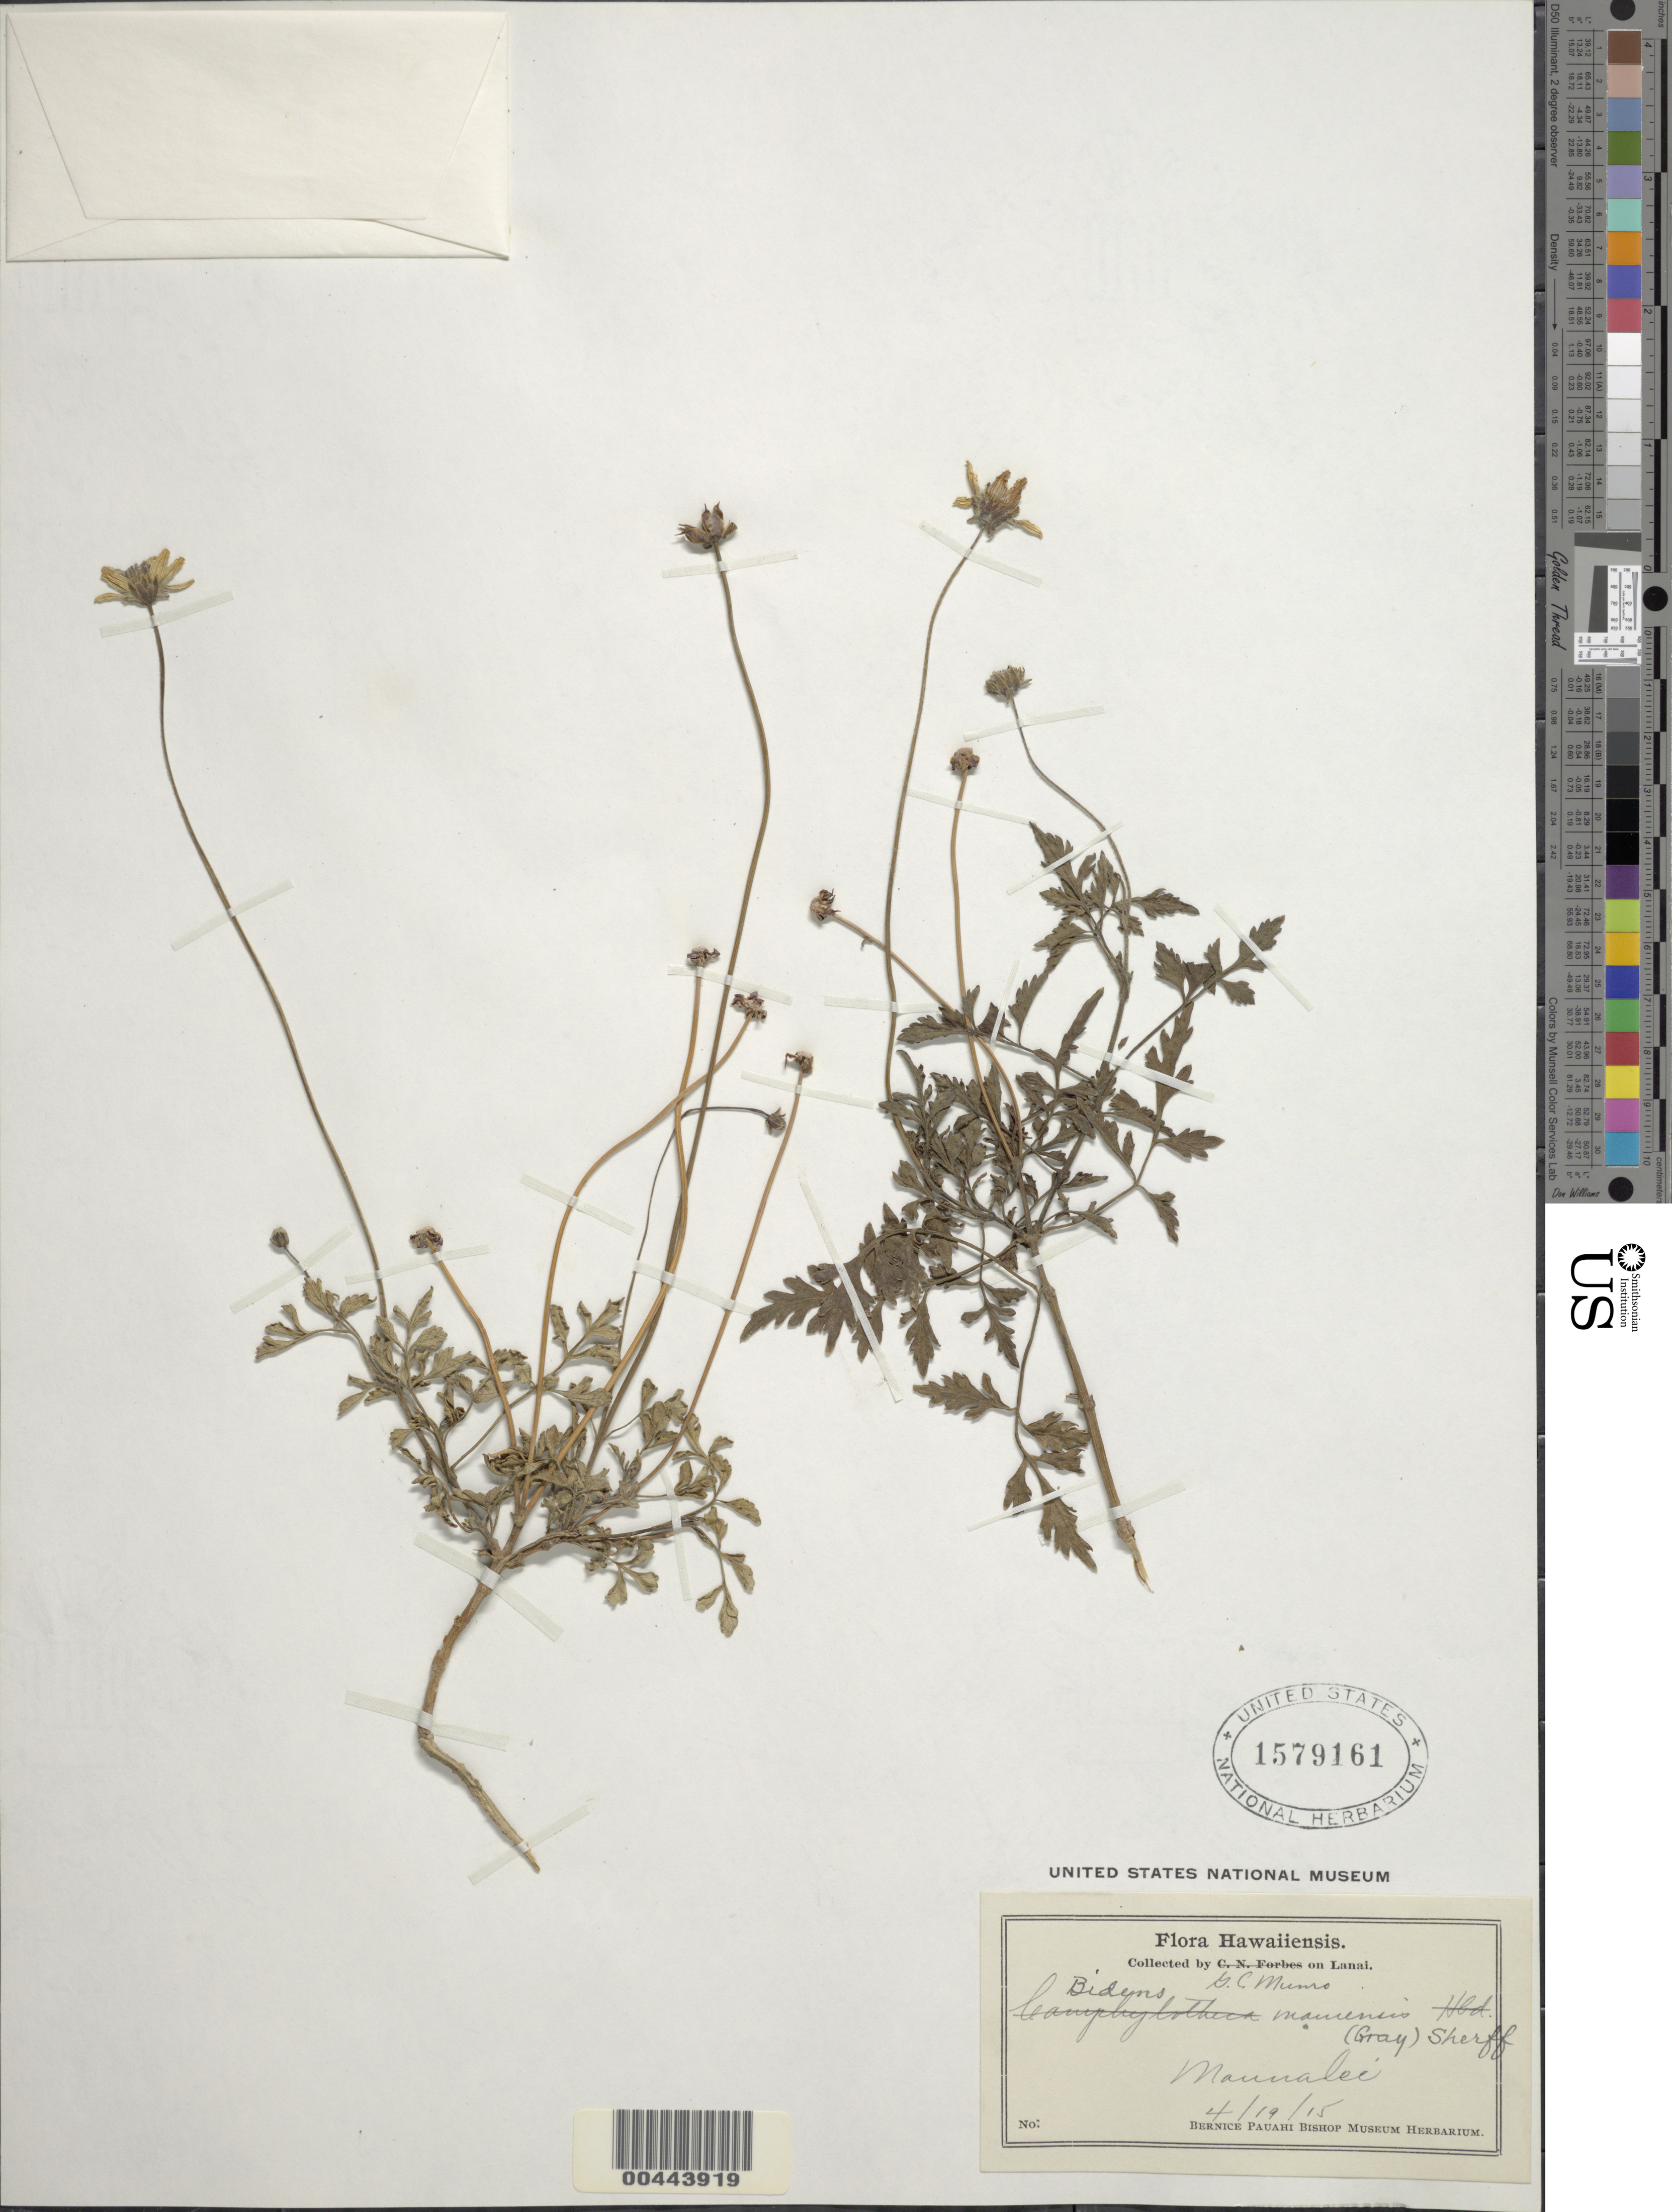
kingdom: Plantae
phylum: Tracheophyta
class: Magnoliopsida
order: Asterales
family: Asteraceae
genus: Bidens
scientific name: Bidens mauiensis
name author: Sherff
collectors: G. C. Munro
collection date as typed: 19 Apr 1915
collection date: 1915-04-19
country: United States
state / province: Hawaii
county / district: Maui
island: Lana'i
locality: Maunalei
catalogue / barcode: US 1579161